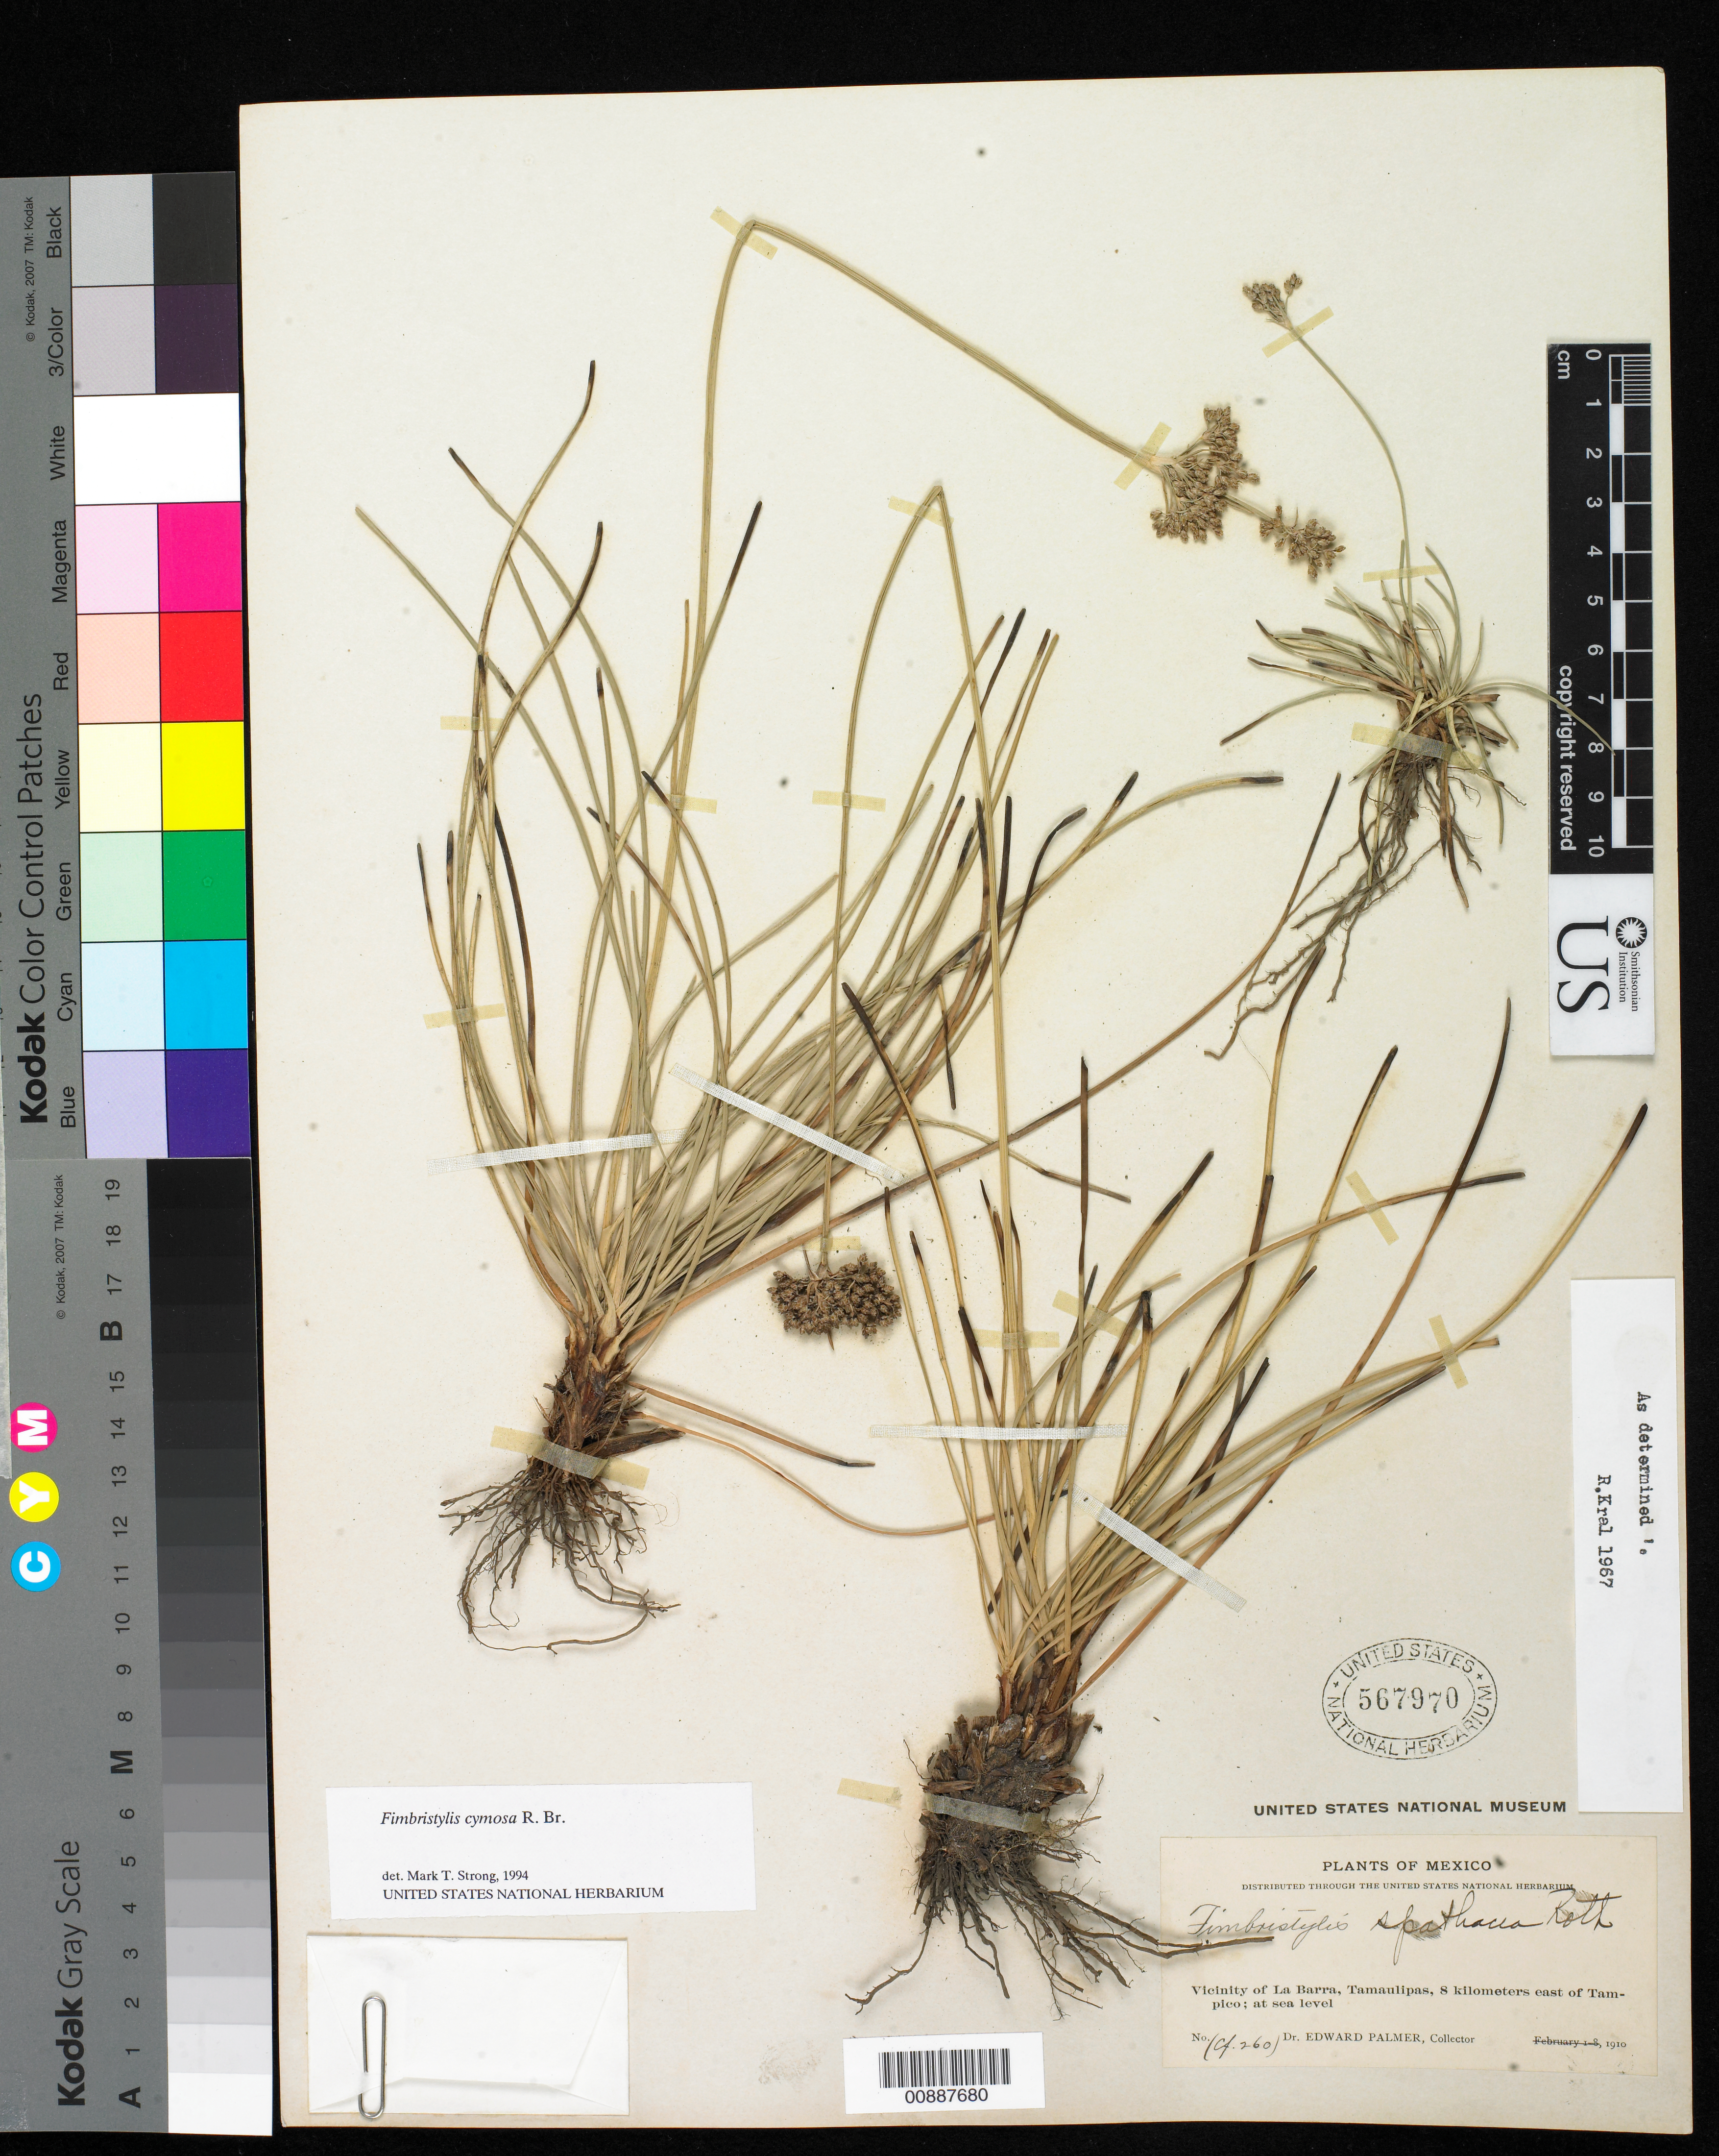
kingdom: Plantae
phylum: Tracheophyta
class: Liliopsida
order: Poales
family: Cyperaceae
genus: Fimbristylis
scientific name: Fimbristylis cymosa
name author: R. Br.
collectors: E. Palmer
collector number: (cf.260)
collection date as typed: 1910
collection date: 1910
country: Mexico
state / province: Tamaulipas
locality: Vicinity of La Barra, Tamaulipas, 8 kilometers east of Tampico.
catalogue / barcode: US 567970